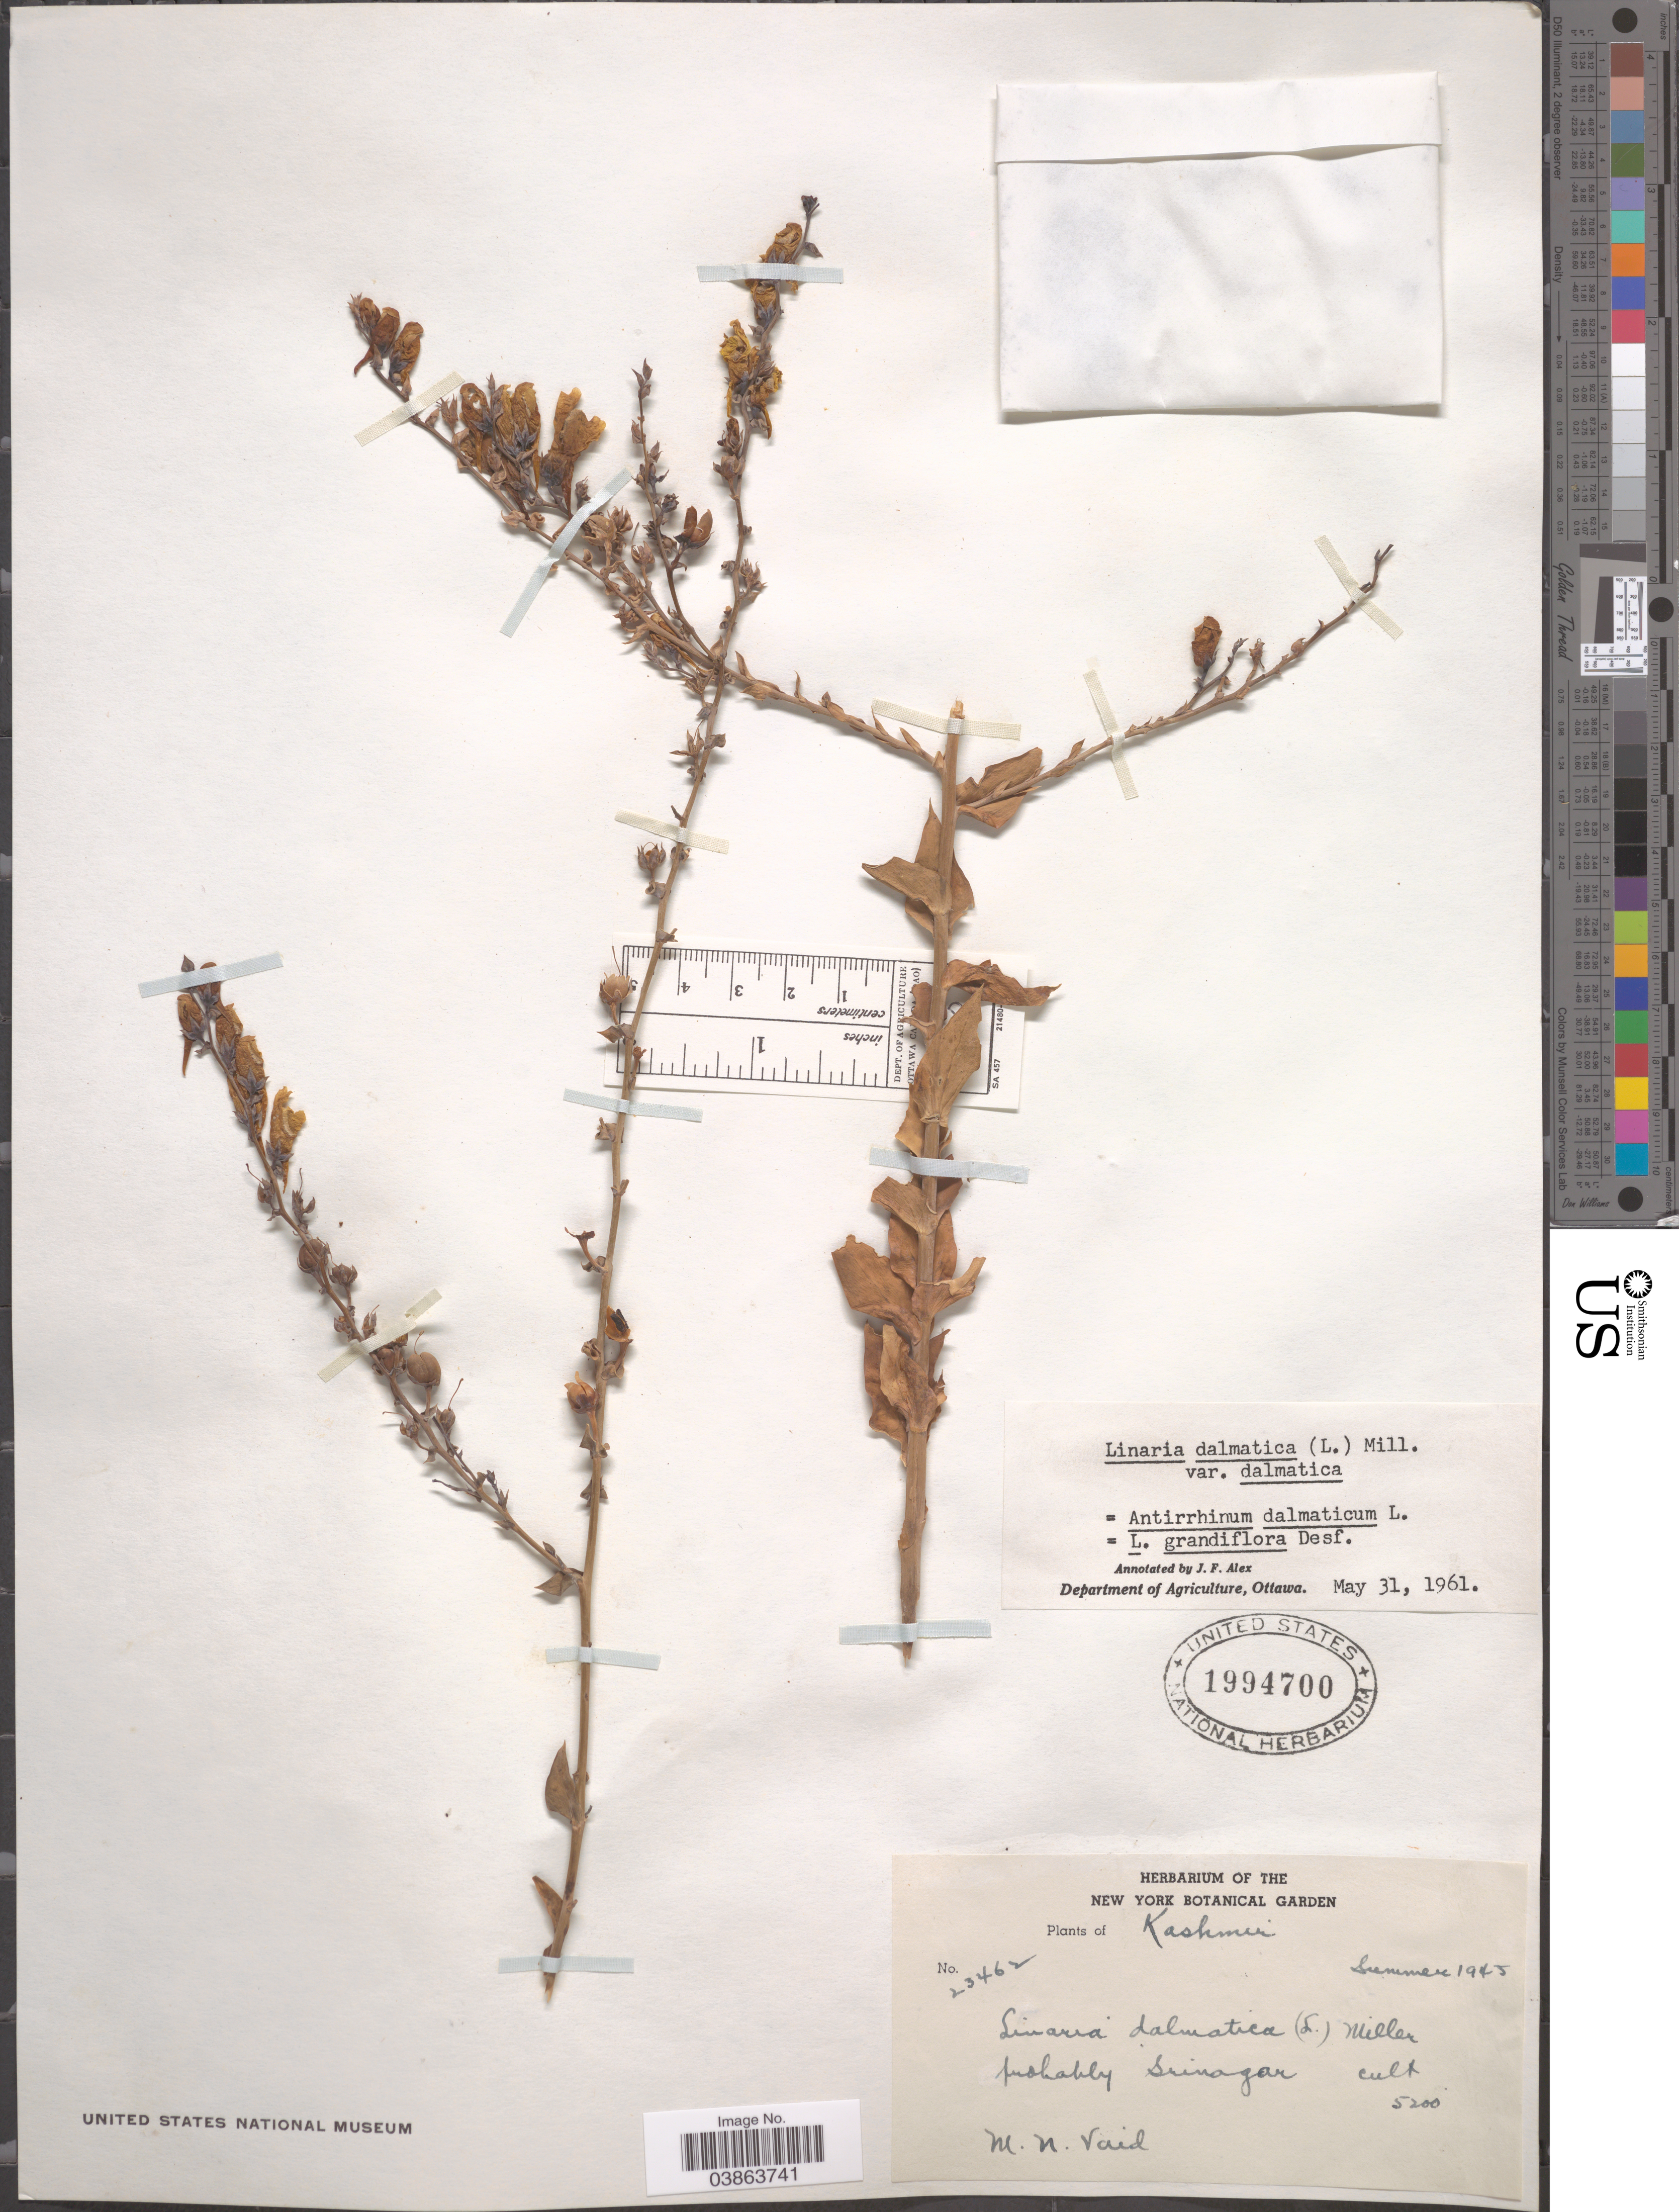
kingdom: Plantae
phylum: Tracheophyta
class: Magnoliopsida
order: Lamiales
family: Plantaginaceae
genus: Linaria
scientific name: Linaria dalmatica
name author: (L.) Mill.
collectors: M. Vaid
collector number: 23462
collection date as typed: Summer 1945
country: India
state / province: Jammu and Kashmir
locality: Kashmir. Srinagar.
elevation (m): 1585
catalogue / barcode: US 199470